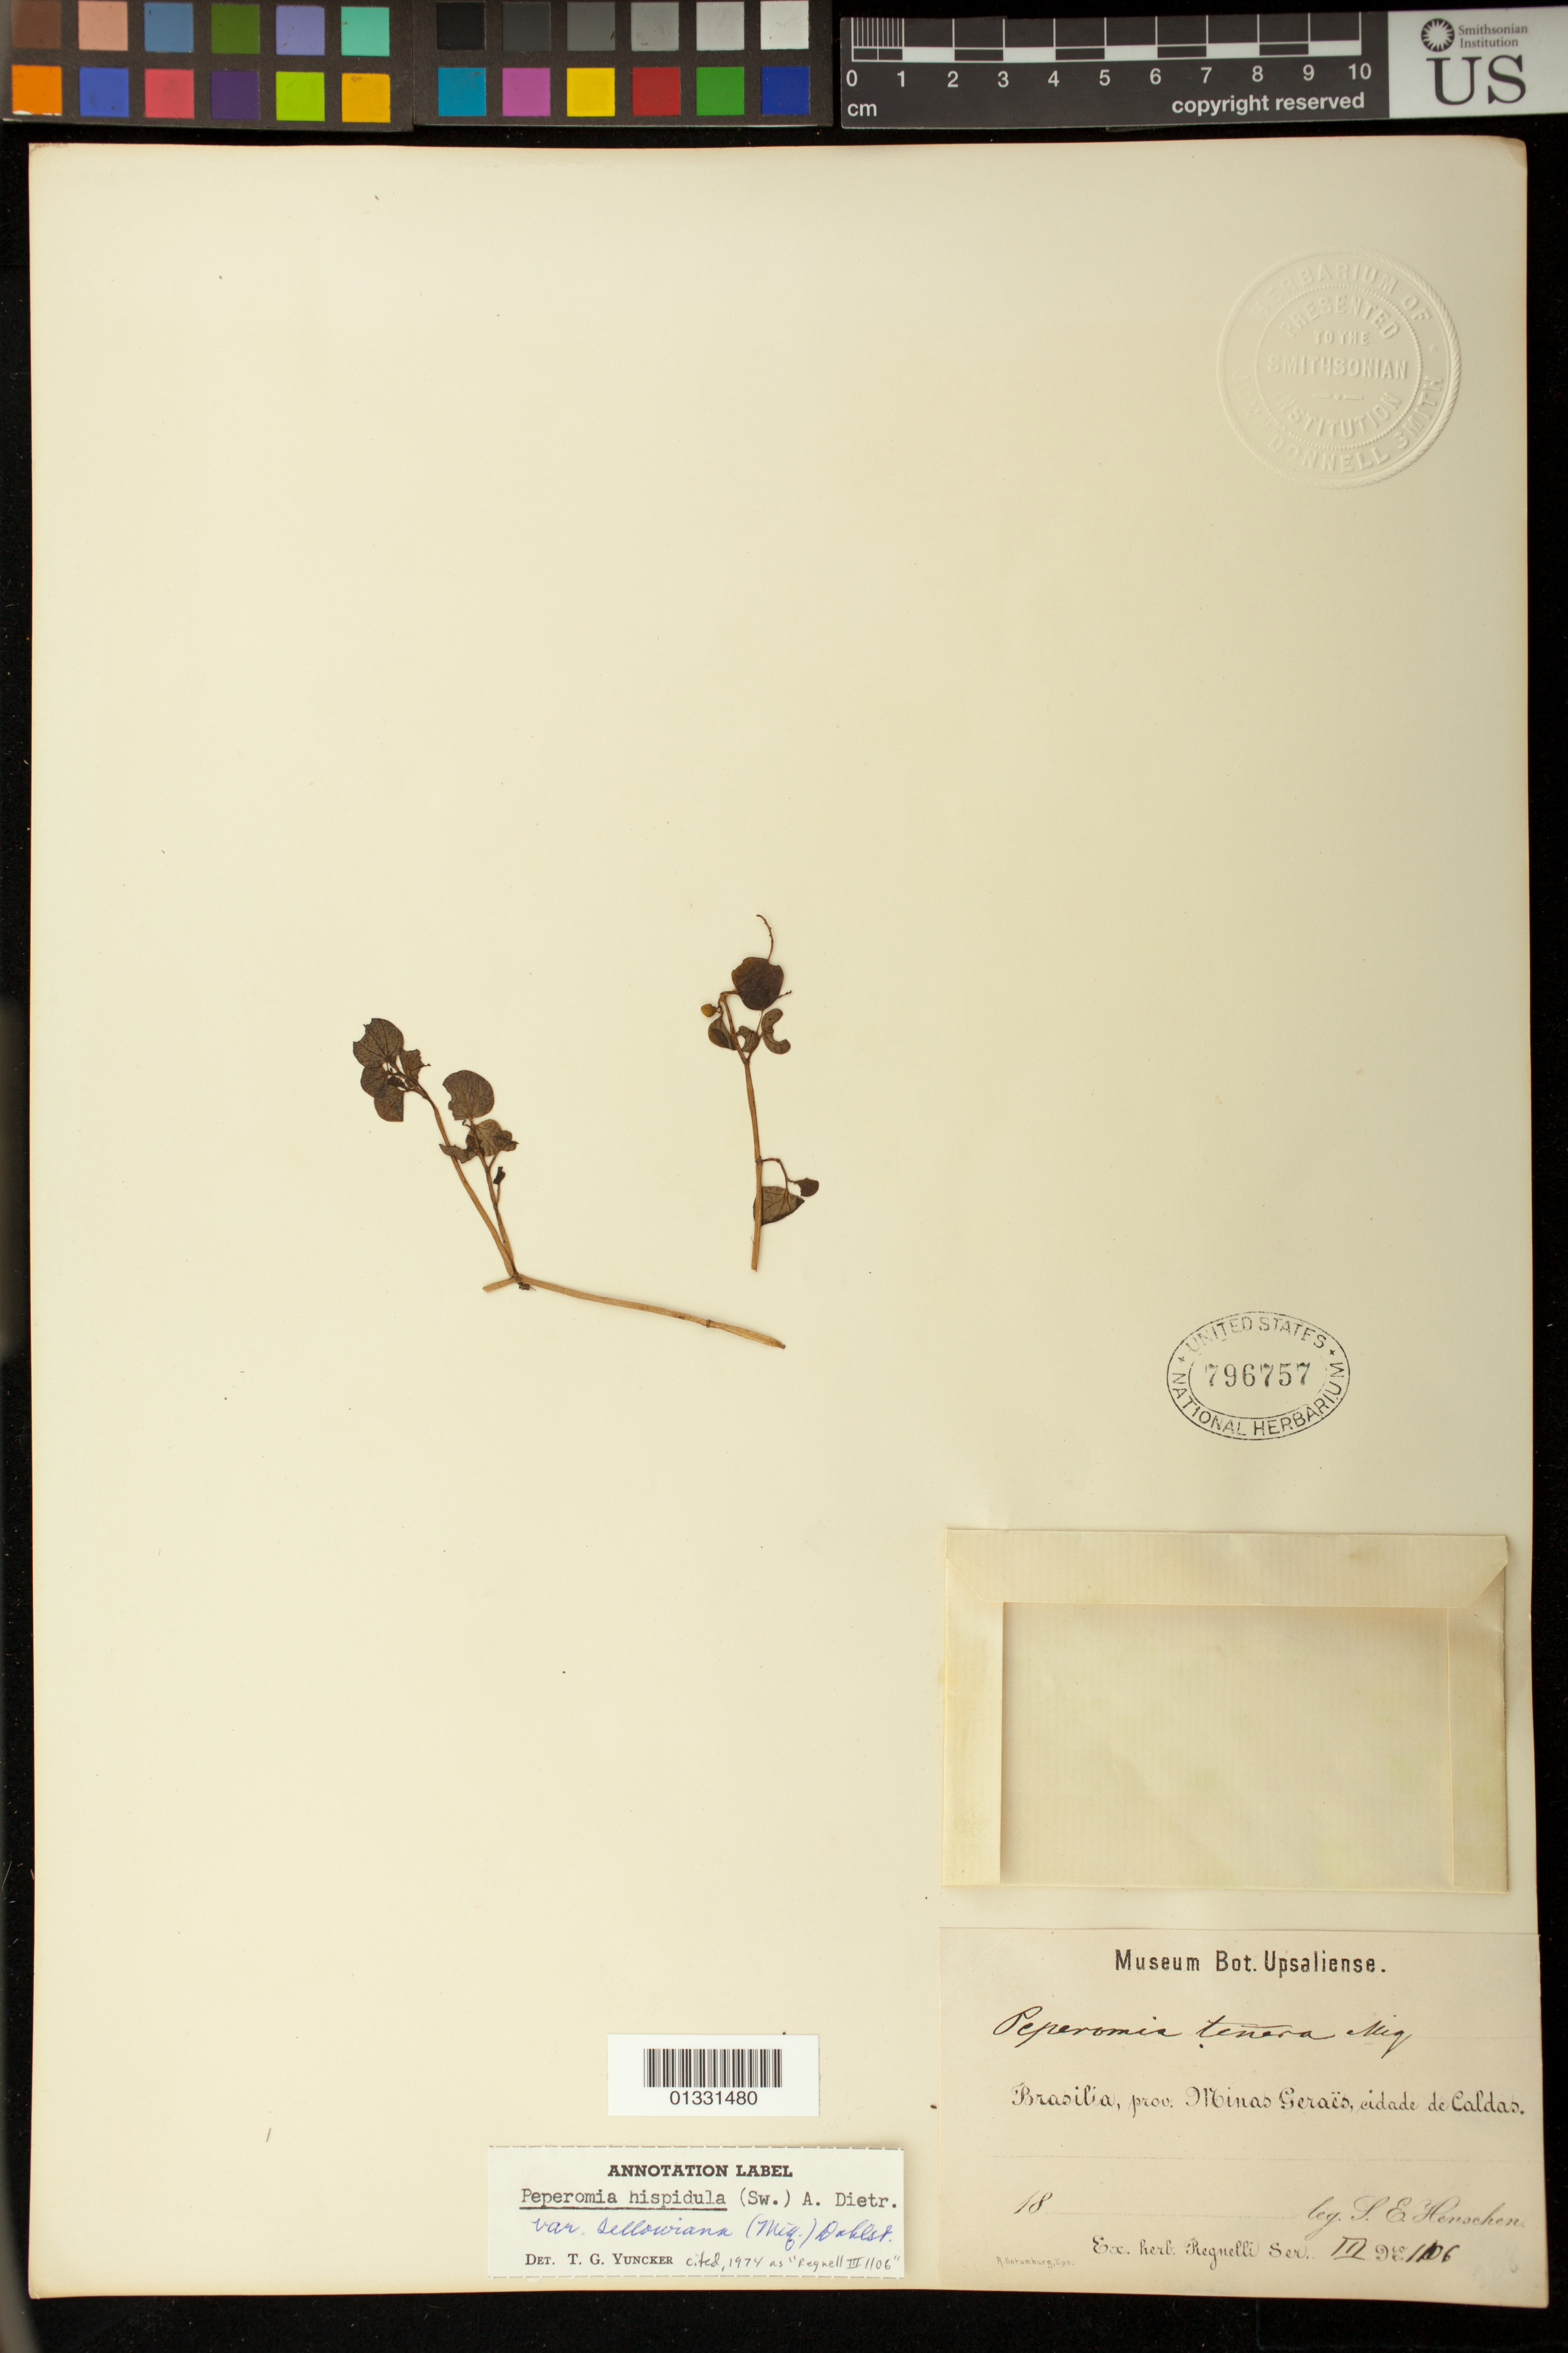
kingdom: Plantae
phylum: Tracheophyta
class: Magnoliopsida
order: Piperales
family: Piperaceae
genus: Peperomia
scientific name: Peperomia hispidula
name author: (Sw.) A. Dietr.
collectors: L. E. Henschen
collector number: III 1106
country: Brazil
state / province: Minas Gerais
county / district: Caldas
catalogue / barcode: US 796757